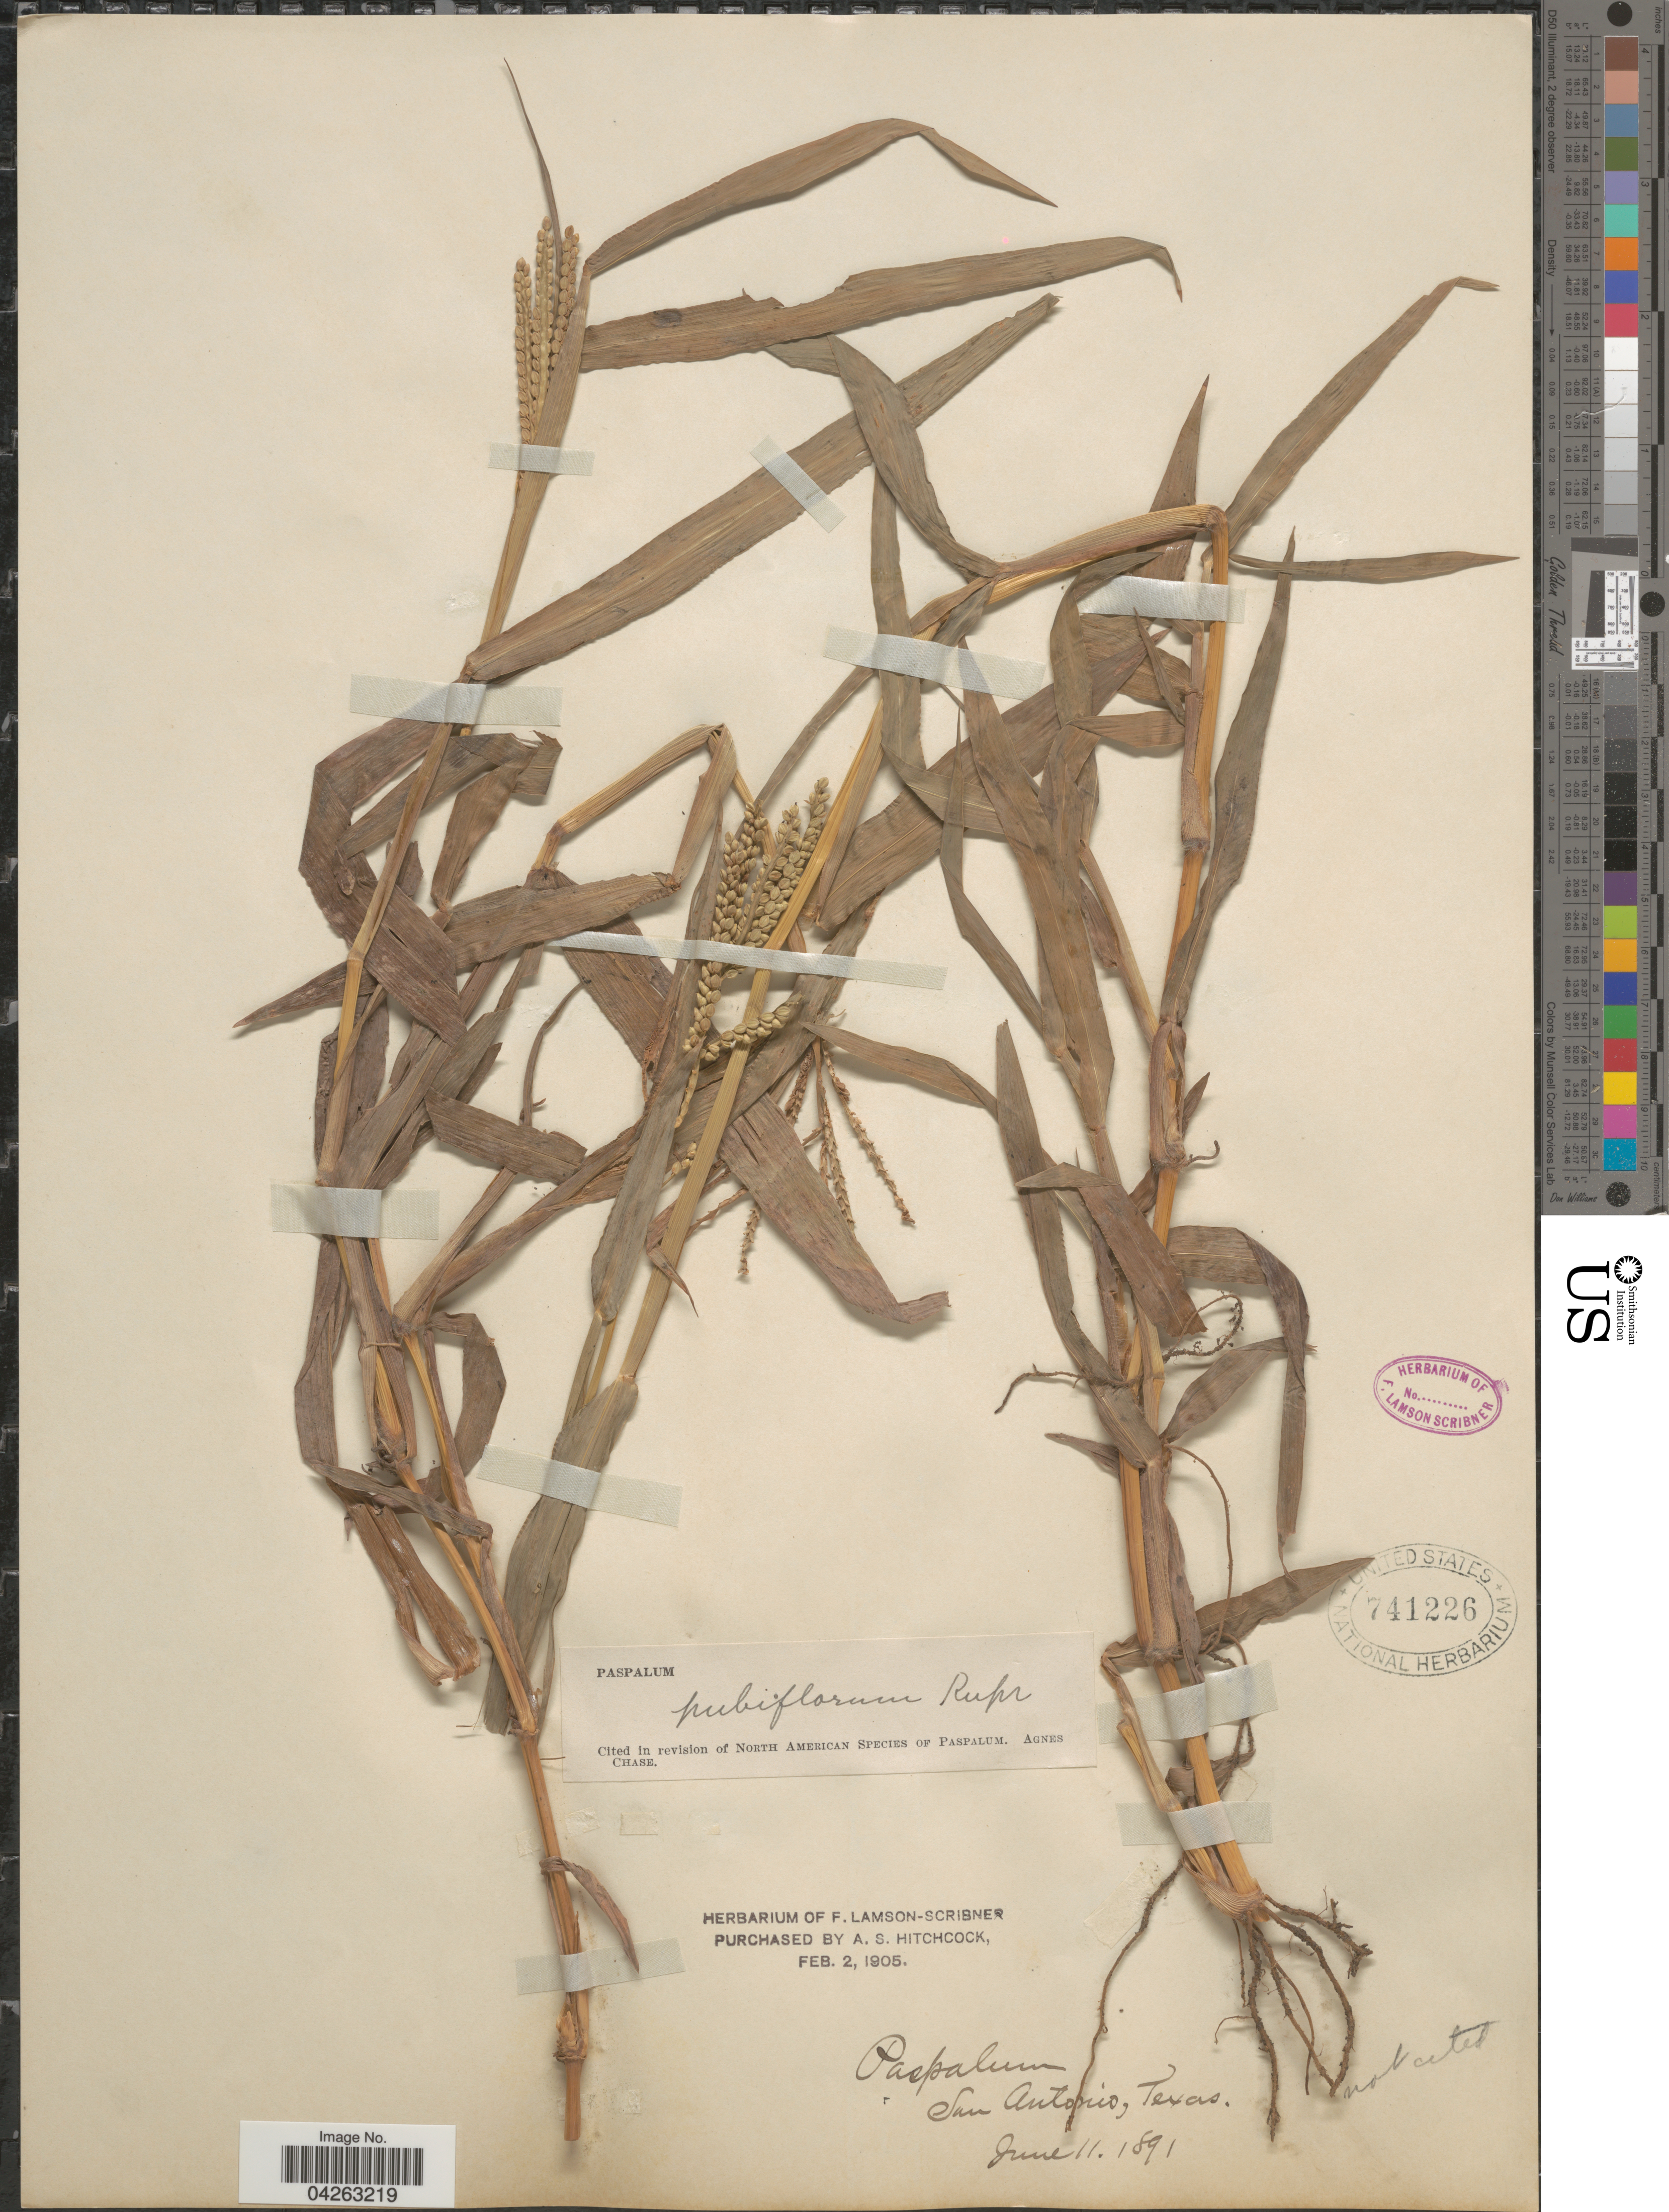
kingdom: Plantae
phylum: Tracheophyta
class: Liliopsida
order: Poales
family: Poaceae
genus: Paspalum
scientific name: Paspalum pubiflorum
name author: Rupr. ex E. Fourn.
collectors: ex herb. F. Lamson Scribner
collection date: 1891-06-11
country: United States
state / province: Texas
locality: San Antonio.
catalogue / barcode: US 741226